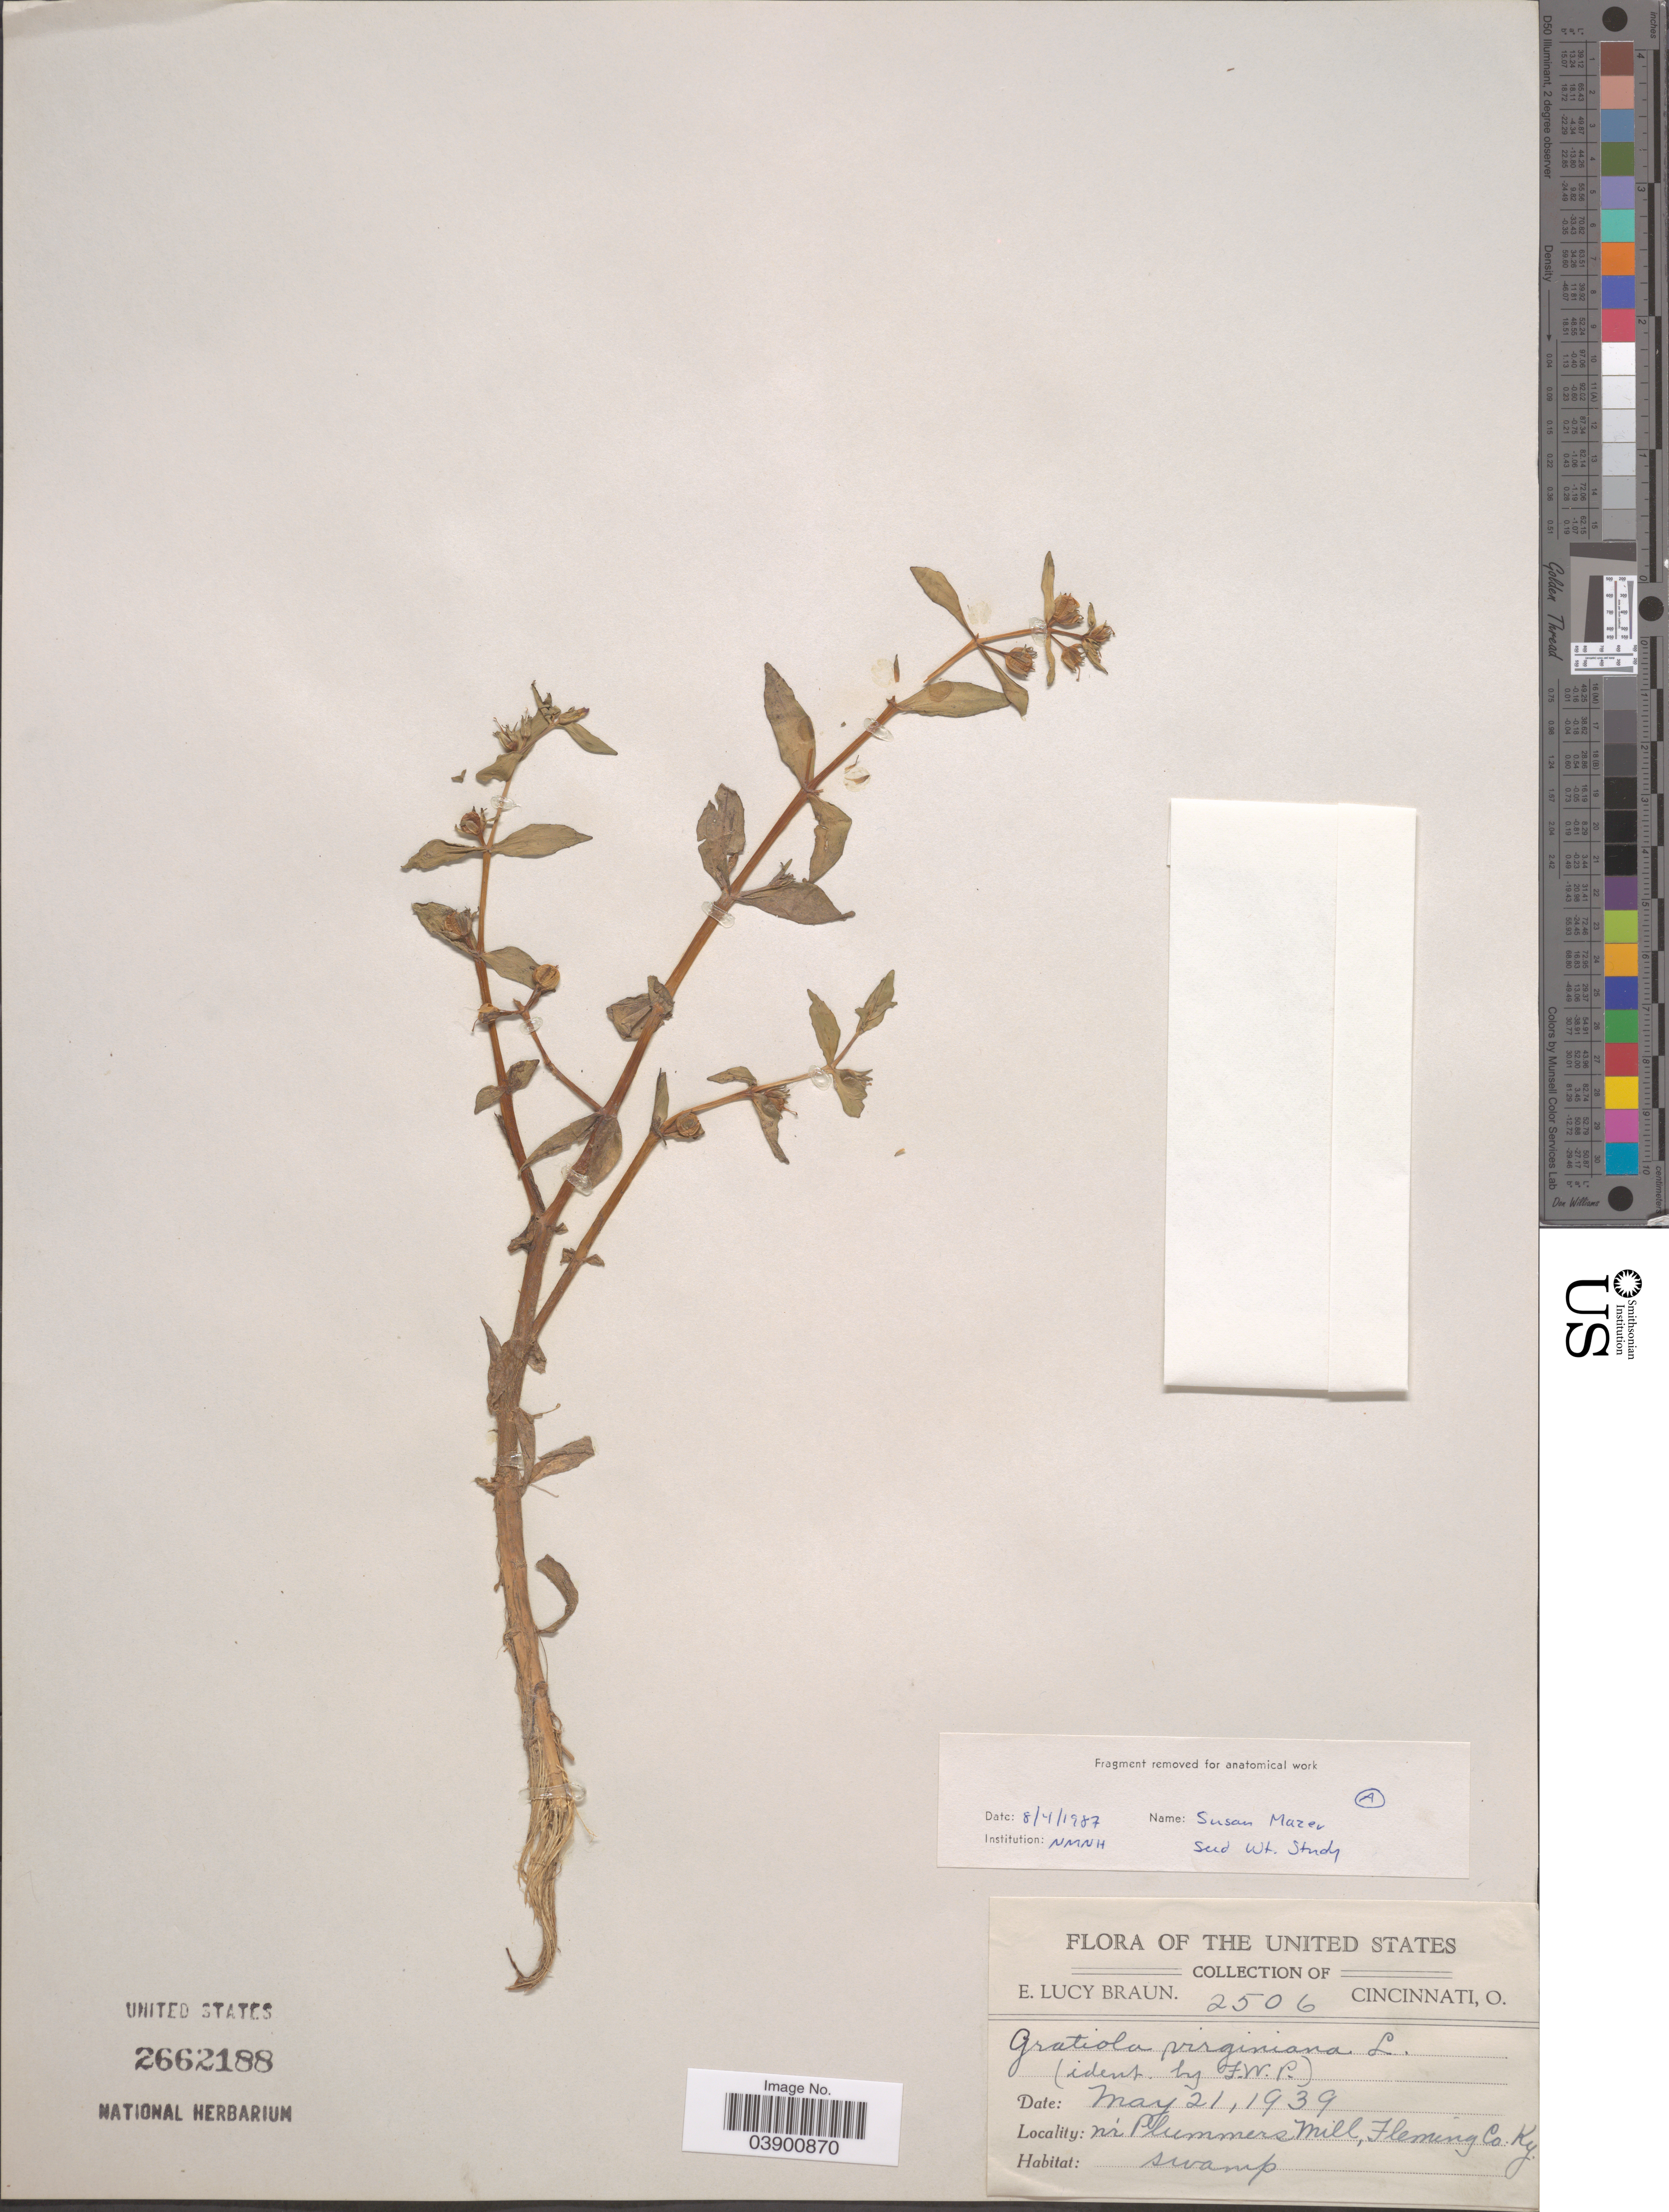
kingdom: Plantae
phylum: Tracheophyta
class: Magnoliopsida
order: Lamiales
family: Plantaginaceae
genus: Gratiola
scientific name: Gratiola virginiana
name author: L.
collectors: E. L. Braun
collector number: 2506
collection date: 1939-05-21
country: United States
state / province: Kentucky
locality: N'r Plummers Mill, Fleming Co.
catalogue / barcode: US 2662188